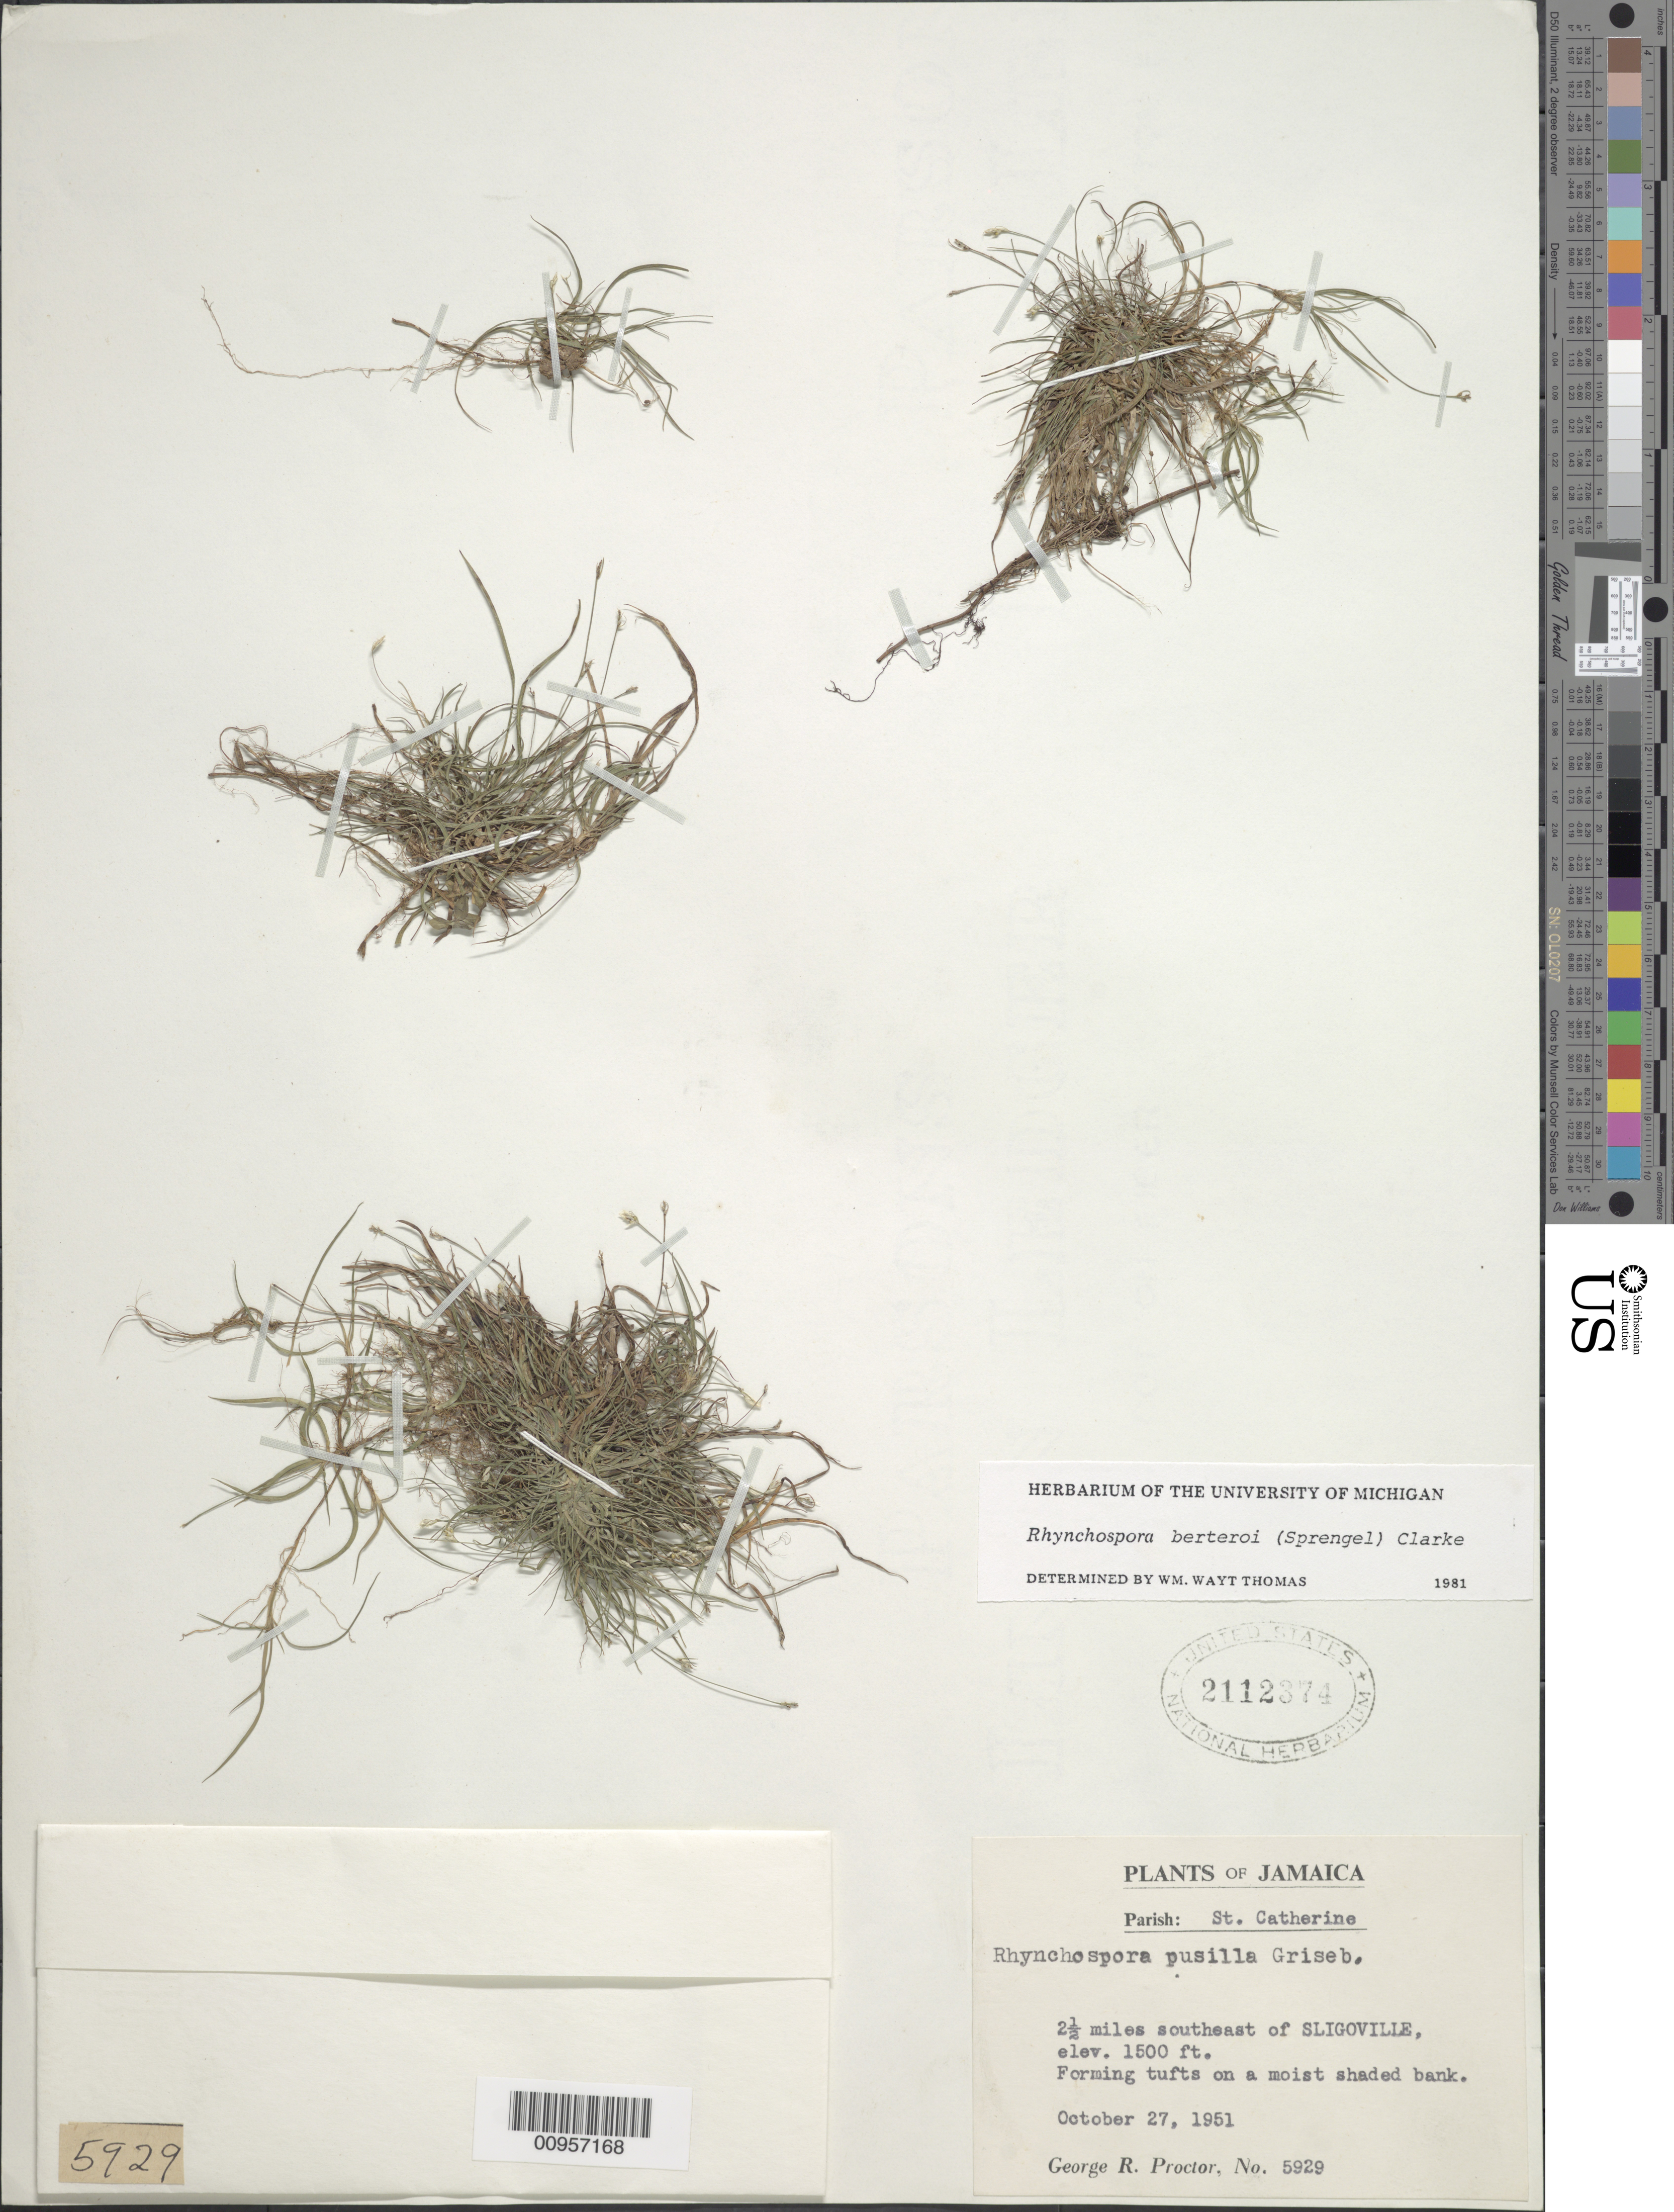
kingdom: Plantae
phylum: Tracheophyta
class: Liliopsida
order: Poales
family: Cyperaceae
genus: Rhynchospora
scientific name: Rhynchospora berteroi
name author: (Spreng.) C.B. Clarke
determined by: Thomas, W. W., (NY), New York Botanical Garden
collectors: G. R. Proctor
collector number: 5929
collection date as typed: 27 Oct 1951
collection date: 1951-10-27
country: Jamaica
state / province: Saint Catherine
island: Jamaica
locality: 2 1/2 miles SE of Sligoville, bank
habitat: On a moist shaded bank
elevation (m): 457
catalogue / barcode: US 2112374